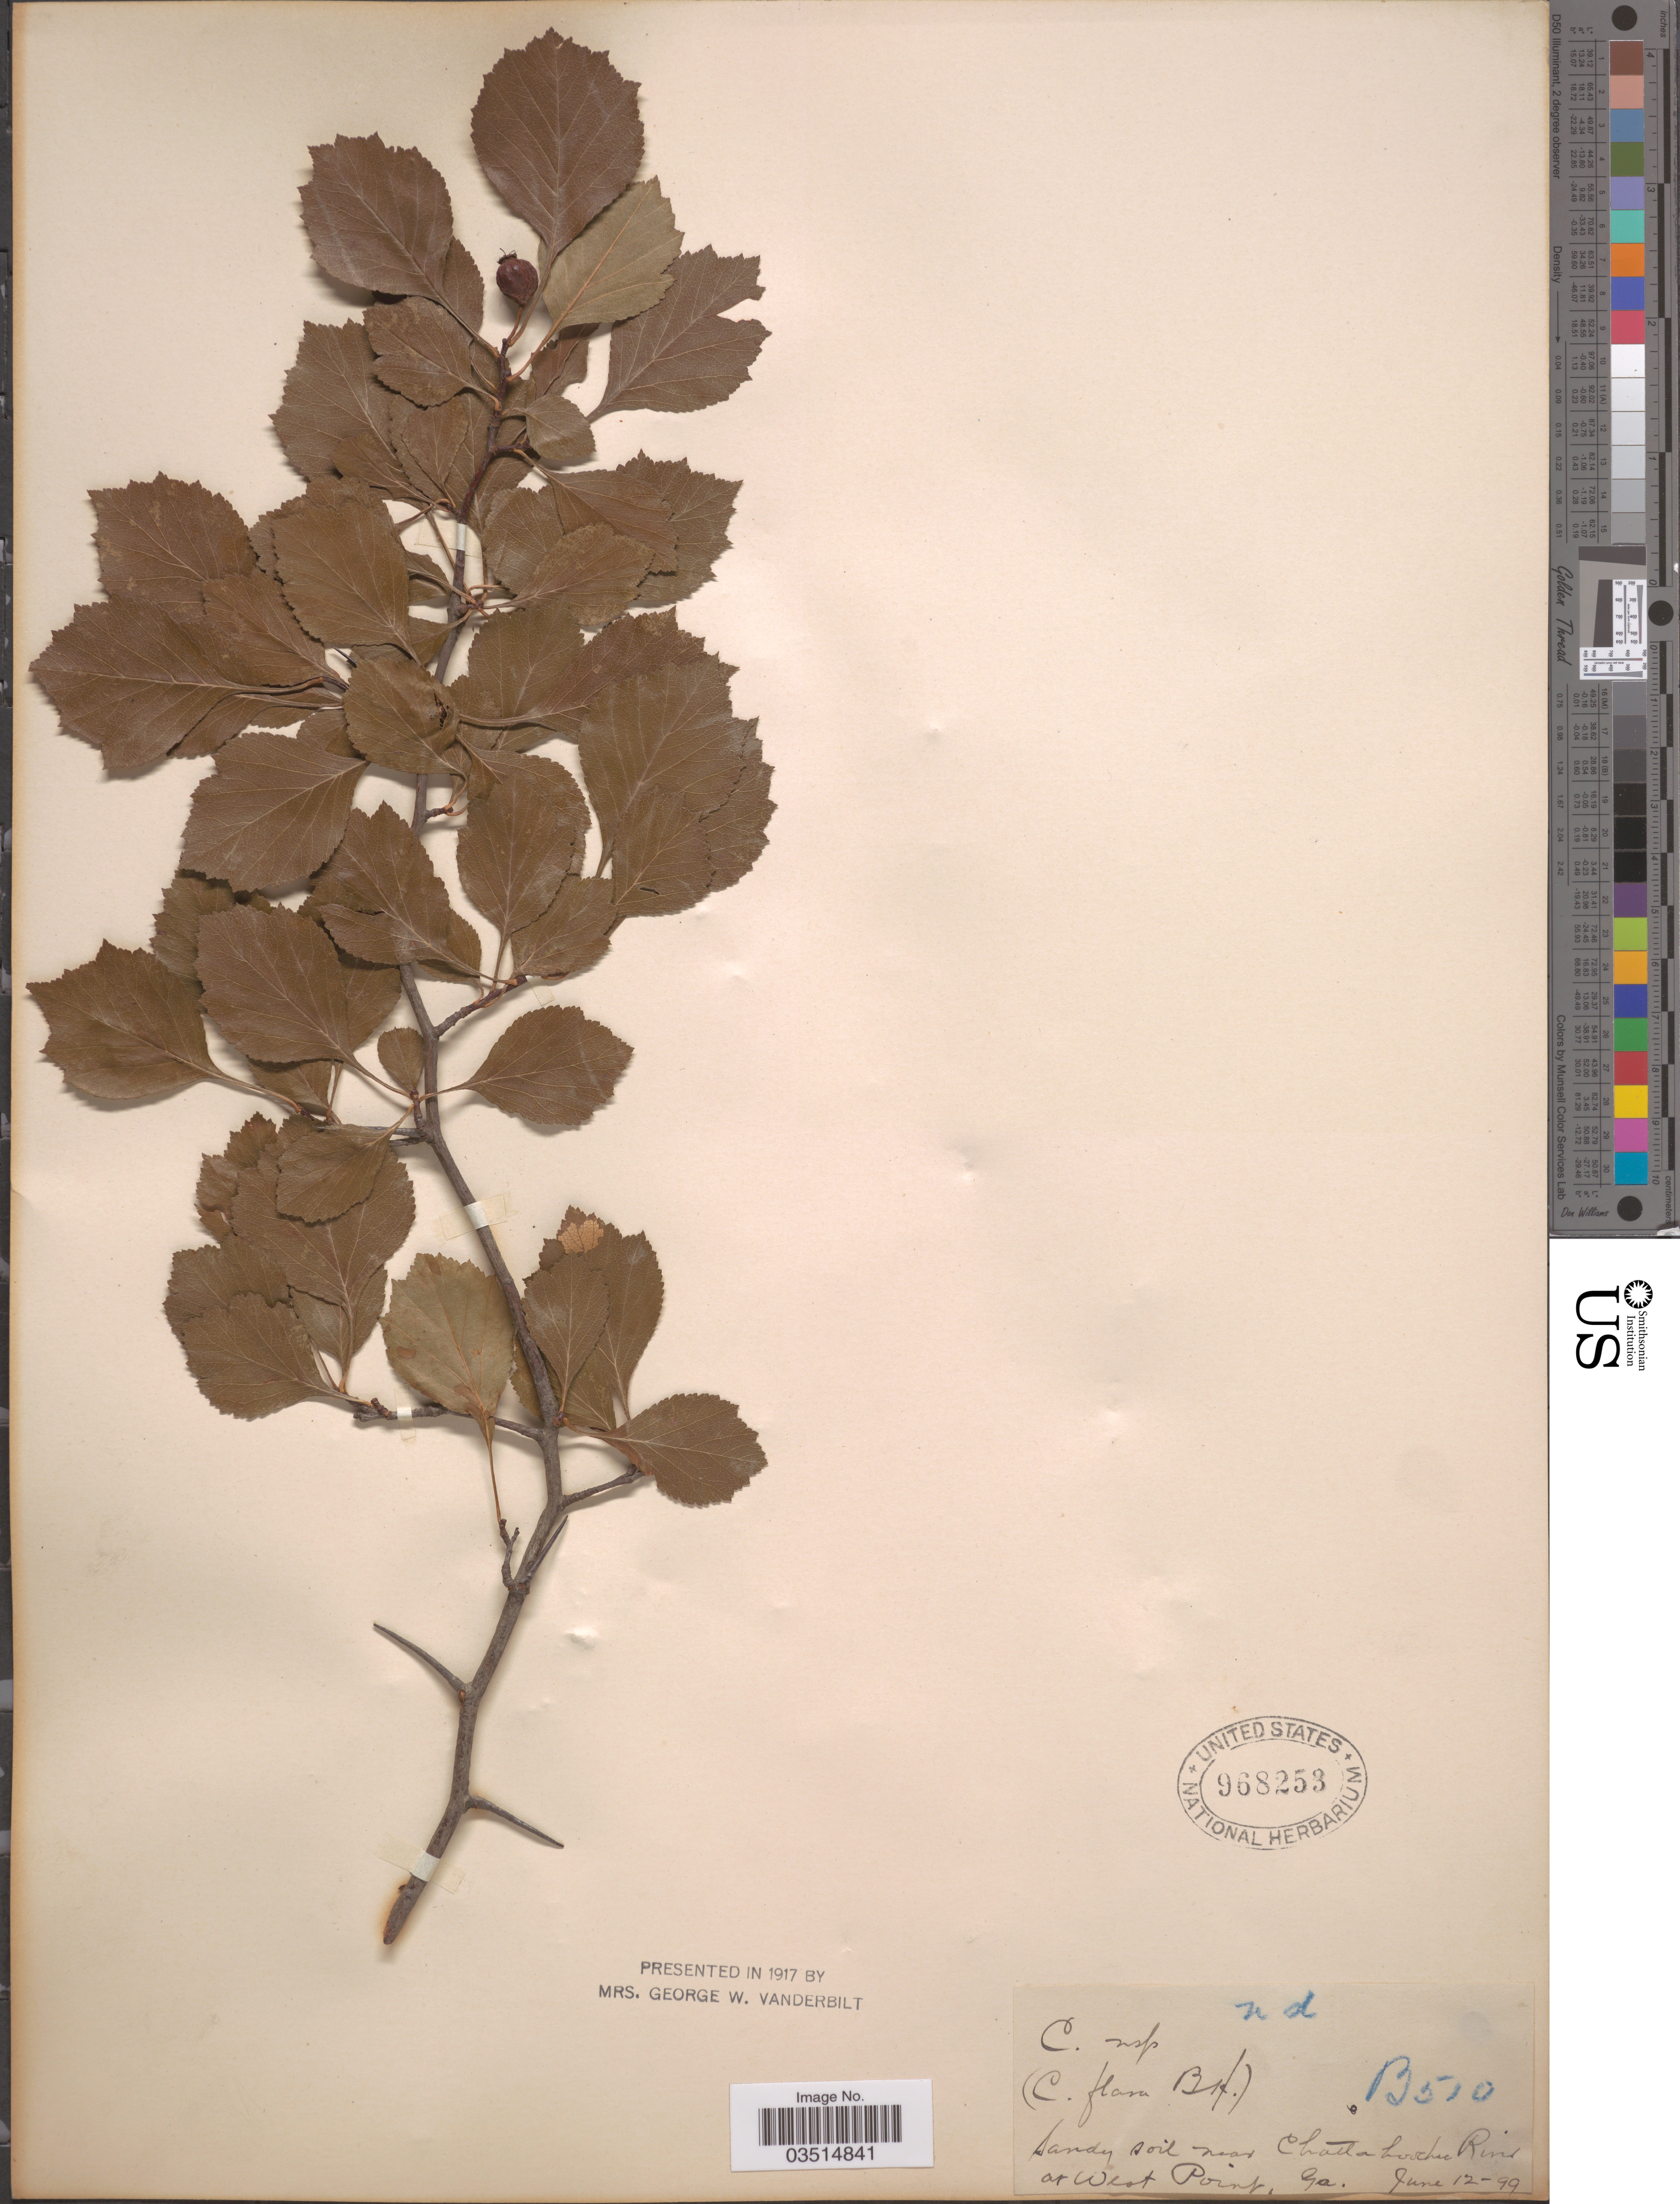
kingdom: Plantae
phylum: Tracheophyta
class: Magnoliopsida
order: Rosales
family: Rosaceae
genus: Crataegus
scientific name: Crataegus flava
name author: Aiton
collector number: B510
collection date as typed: Transcribed d/m/y: 12/6/99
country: United States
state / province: Georgia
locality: Near Chattahoochee River at West Point.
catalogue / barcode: US 968253